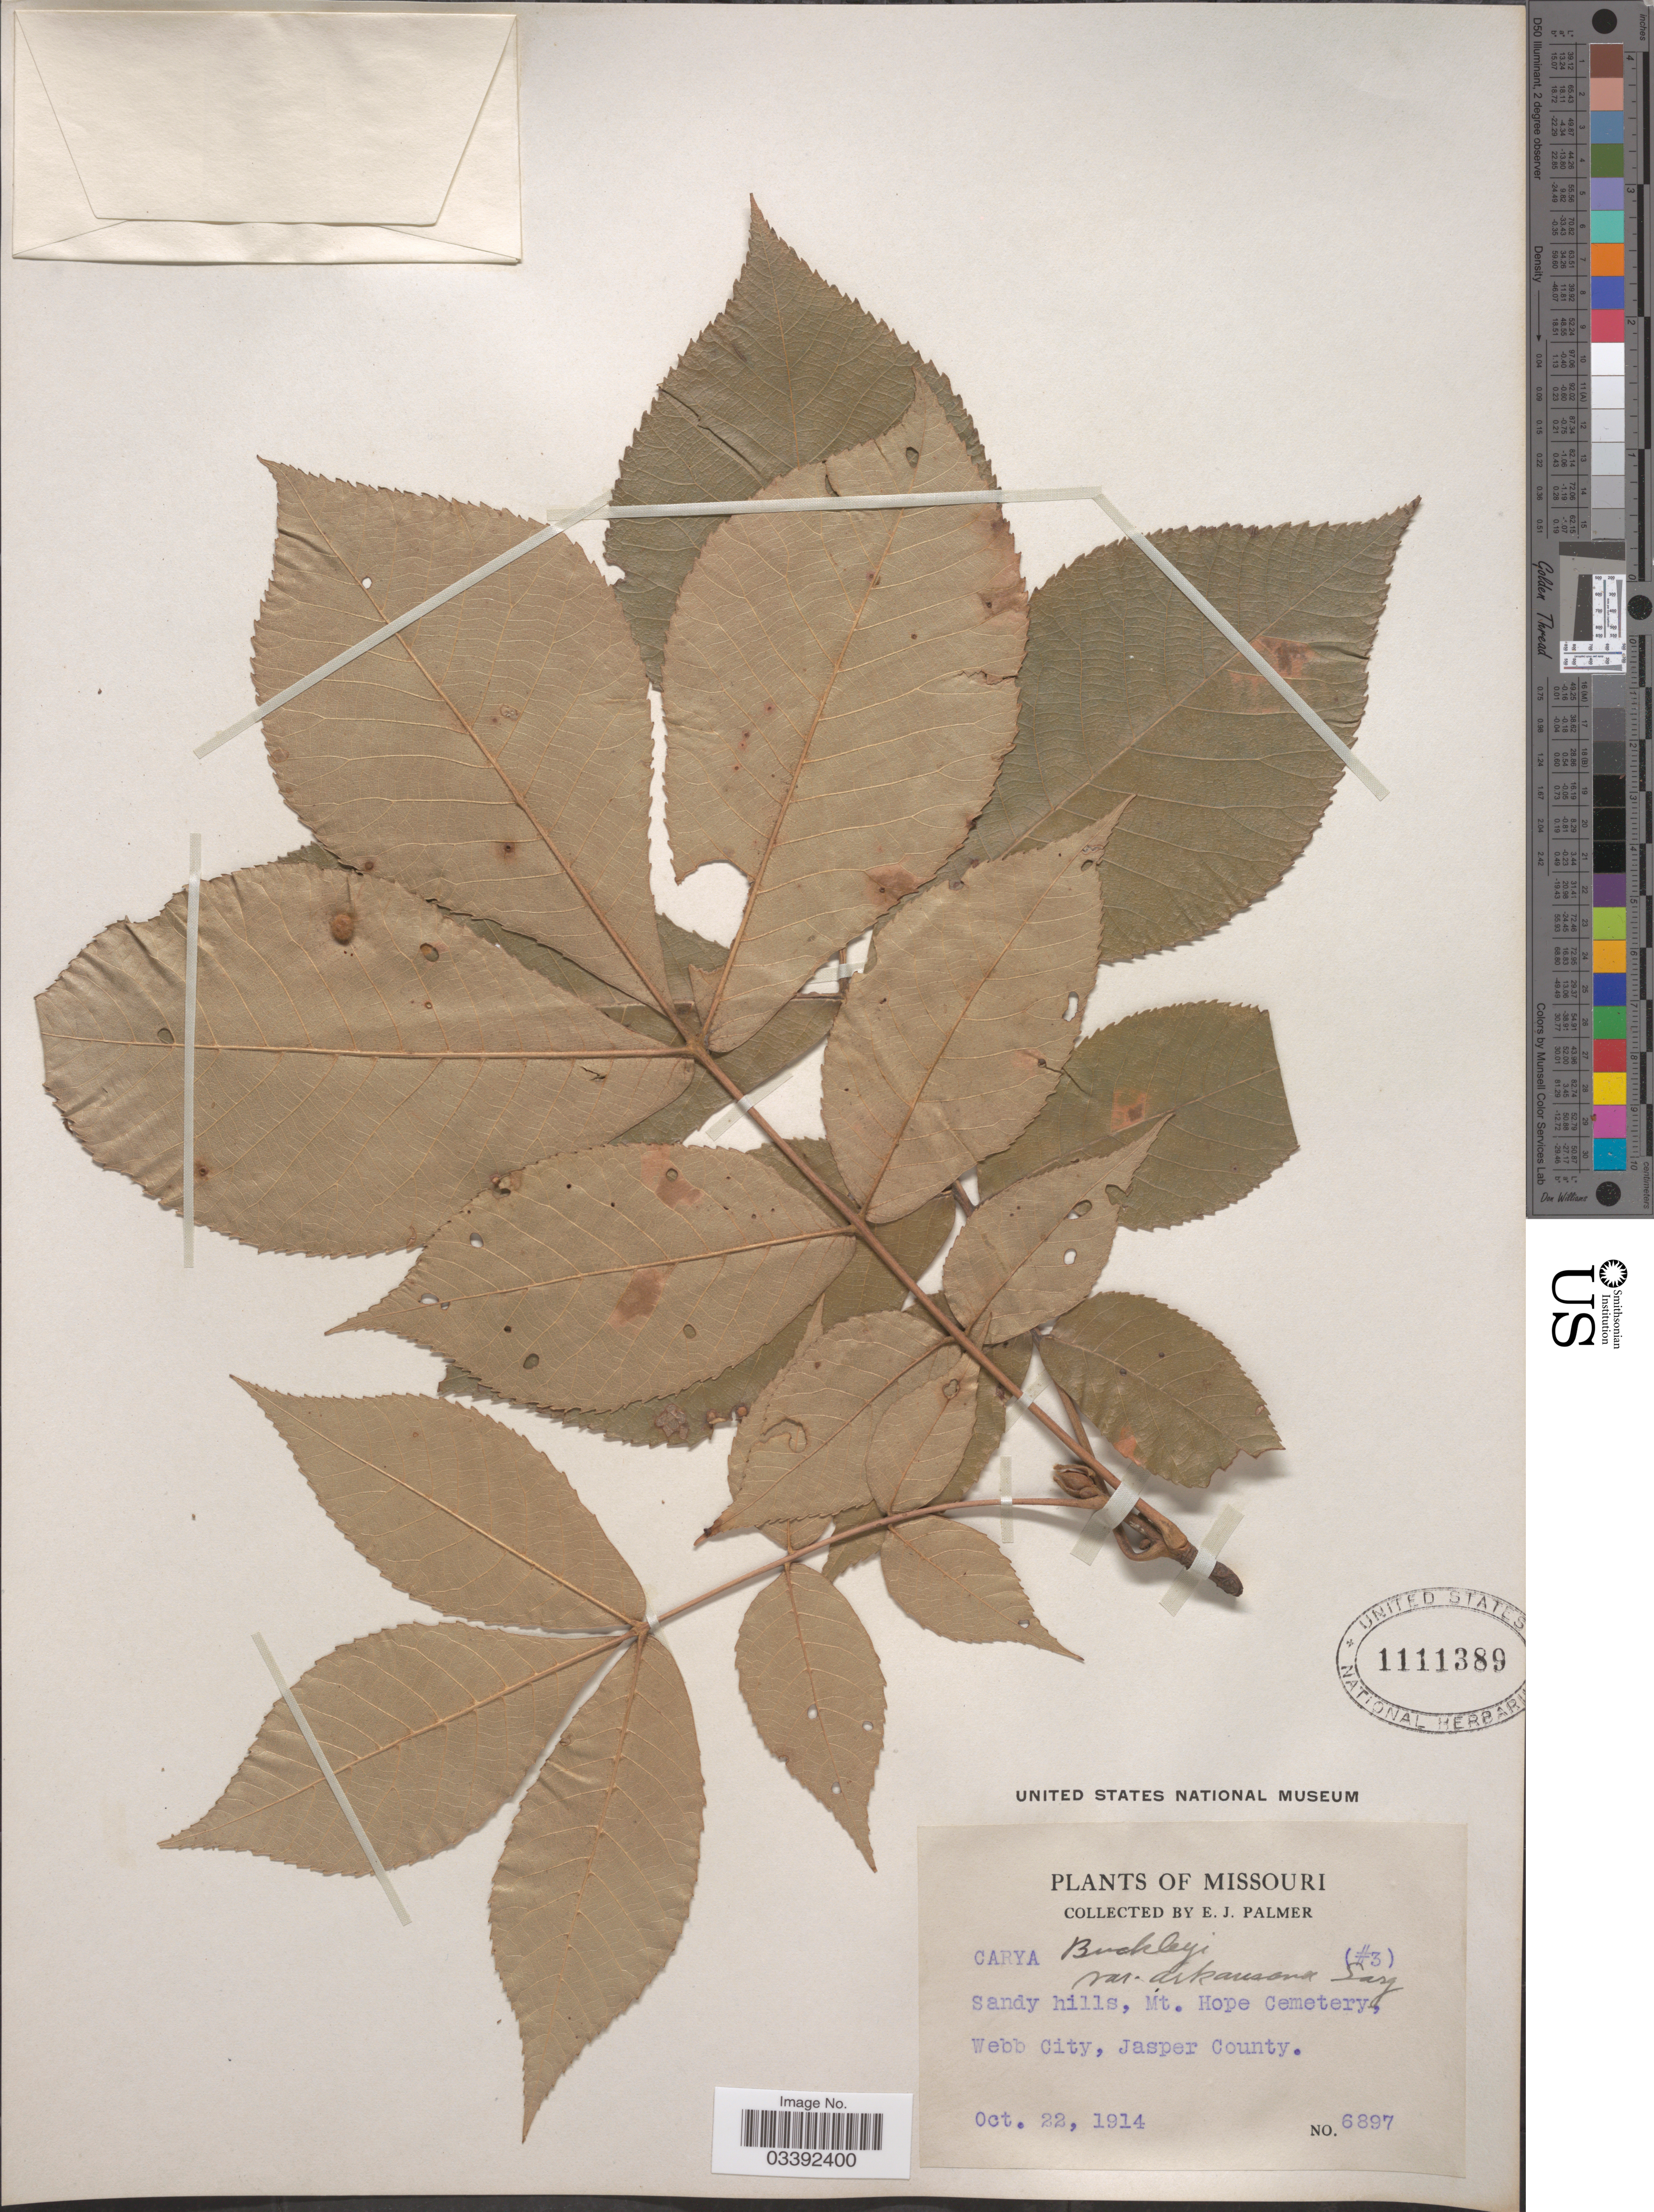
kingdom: Plantae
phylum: Tracheophyta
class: Magnoliopsida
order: Fagales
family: Juglandaceae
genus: Carya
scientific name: Carya texana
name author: Buckley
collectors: E. J. Palmer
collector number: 6897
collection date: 1914-10-22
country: United States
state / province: Missouri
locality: Mt. Hope Cemetery, Webb City, Jasper County.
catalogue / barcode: US 1111389